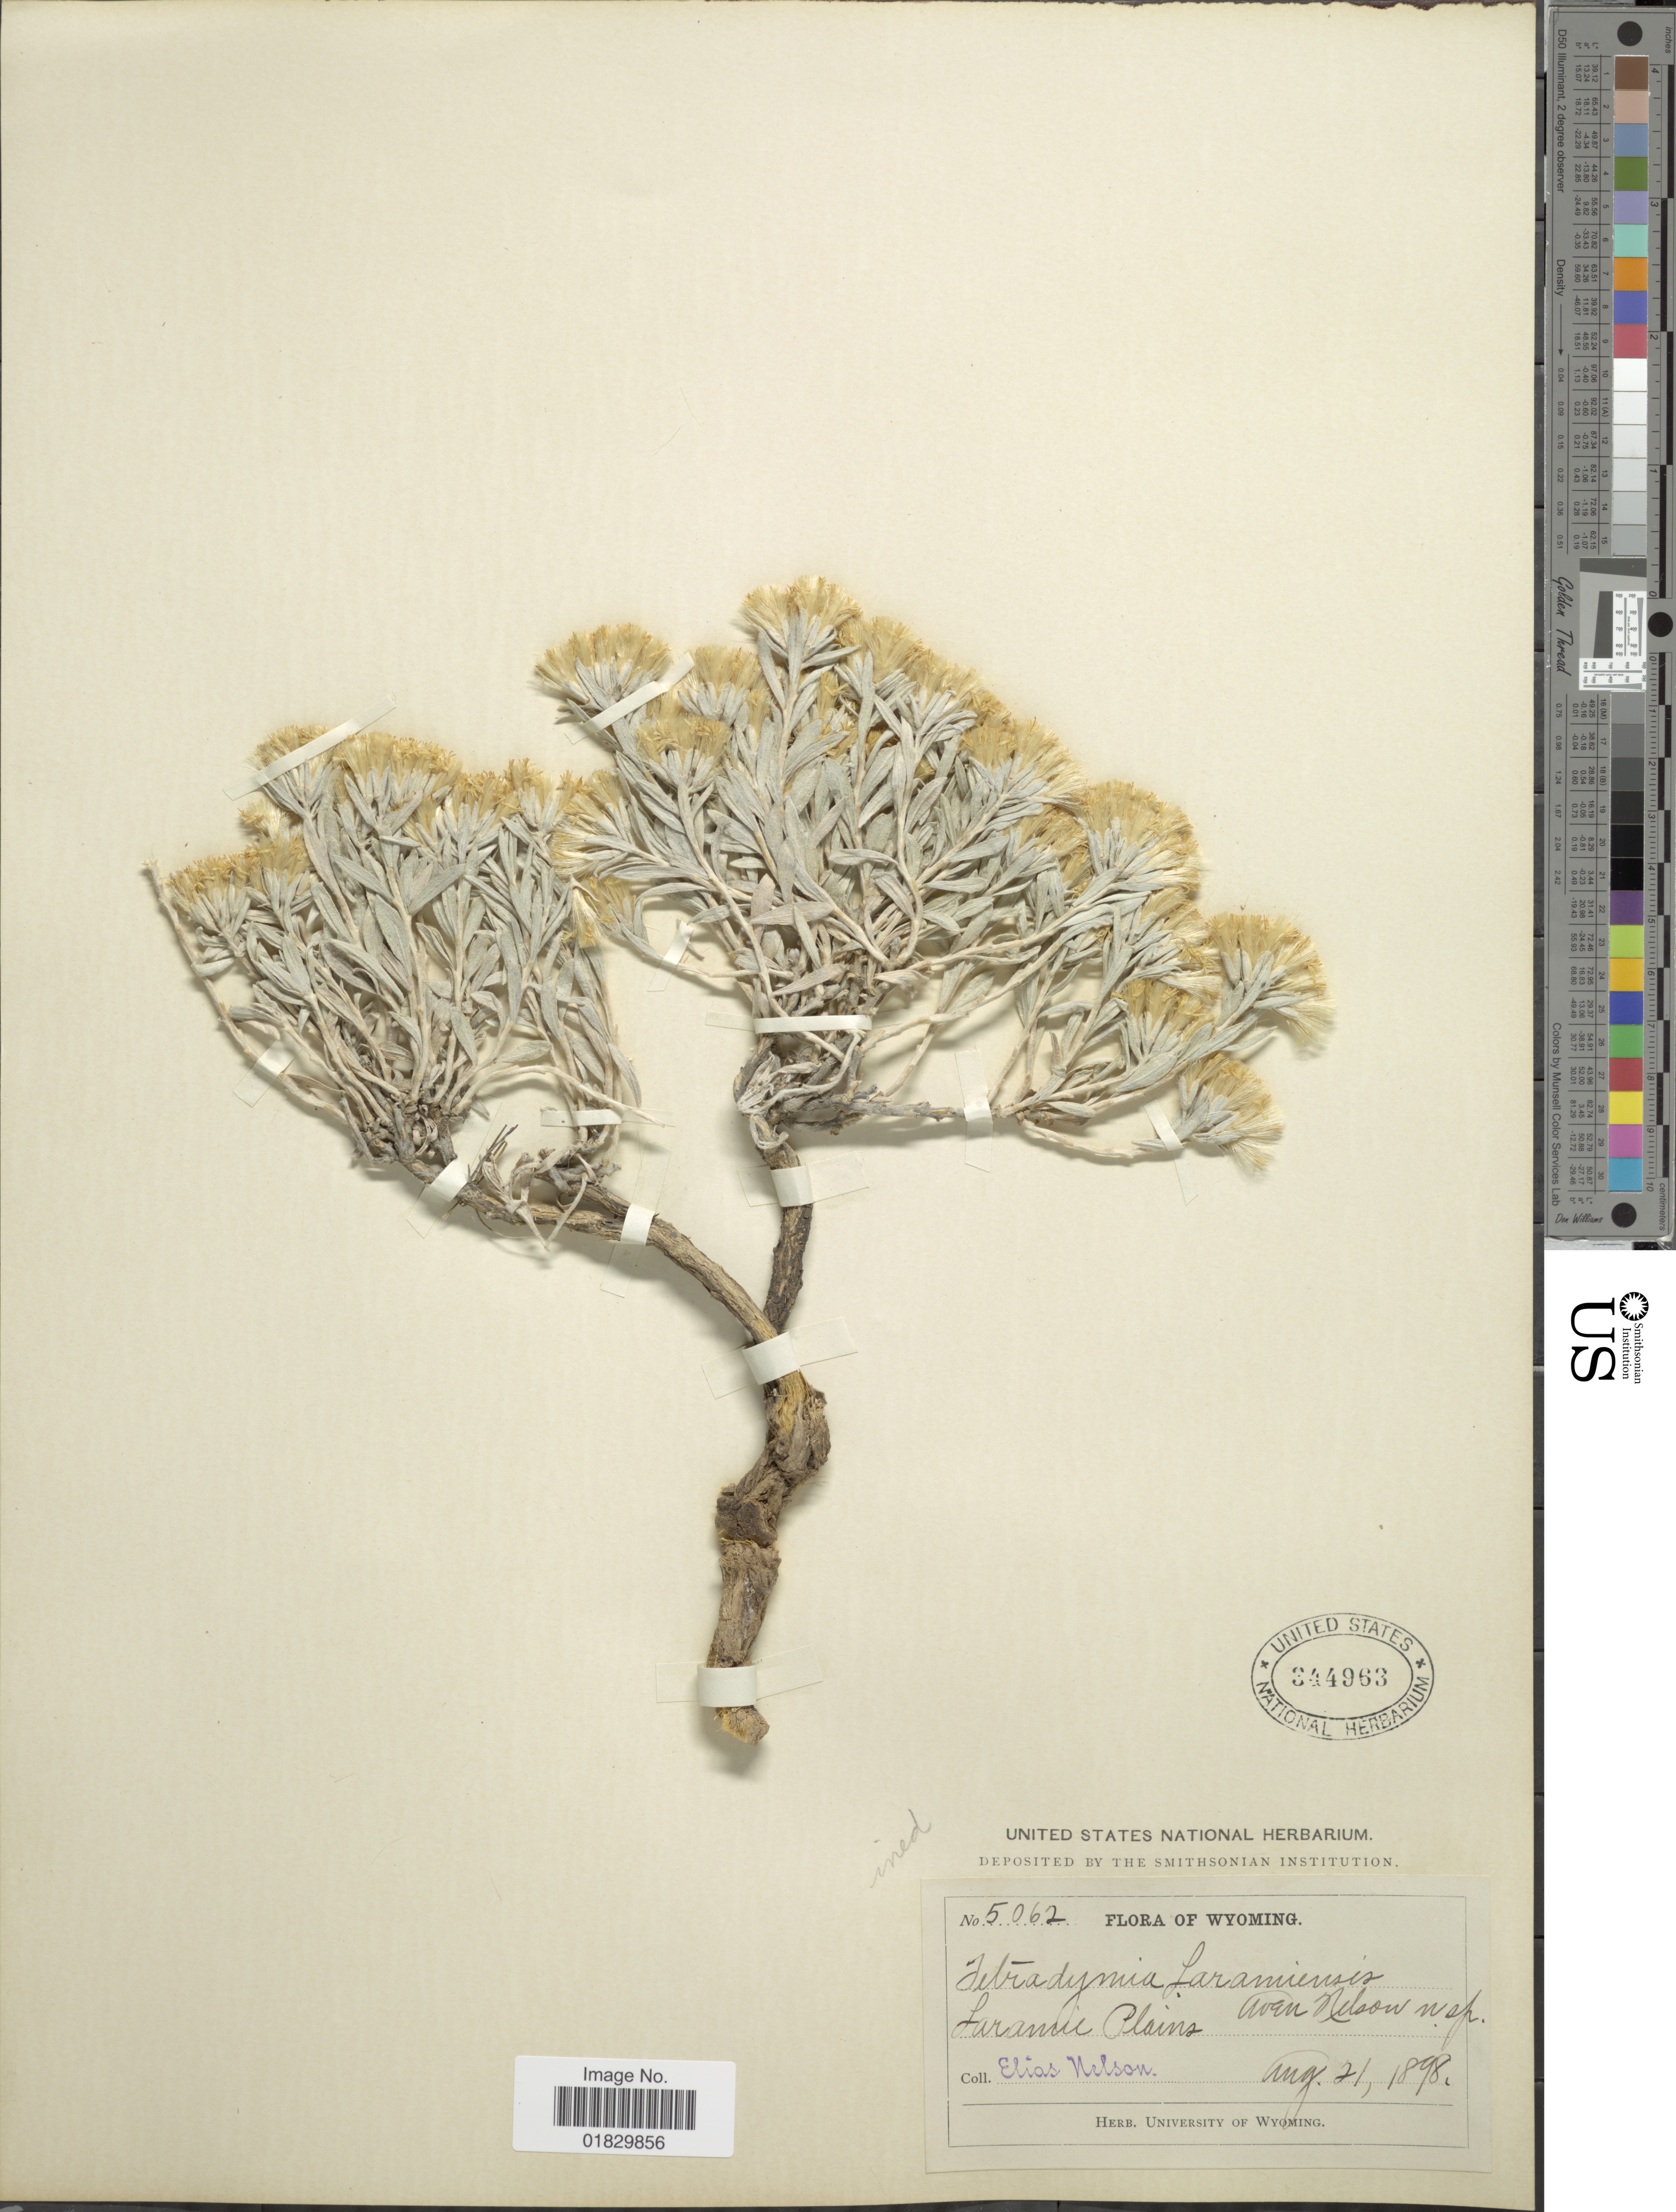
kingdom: Plantae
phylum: Tracheophyta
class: Magnoliopsida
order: Asterales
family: Asteraceae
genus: Tetradymia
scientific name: Tetradymia sp.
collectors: E. Nelson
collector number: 5062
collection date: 1898-08-21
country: United States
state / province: Wyoming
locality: Laramie Plains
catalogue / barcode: US 344963